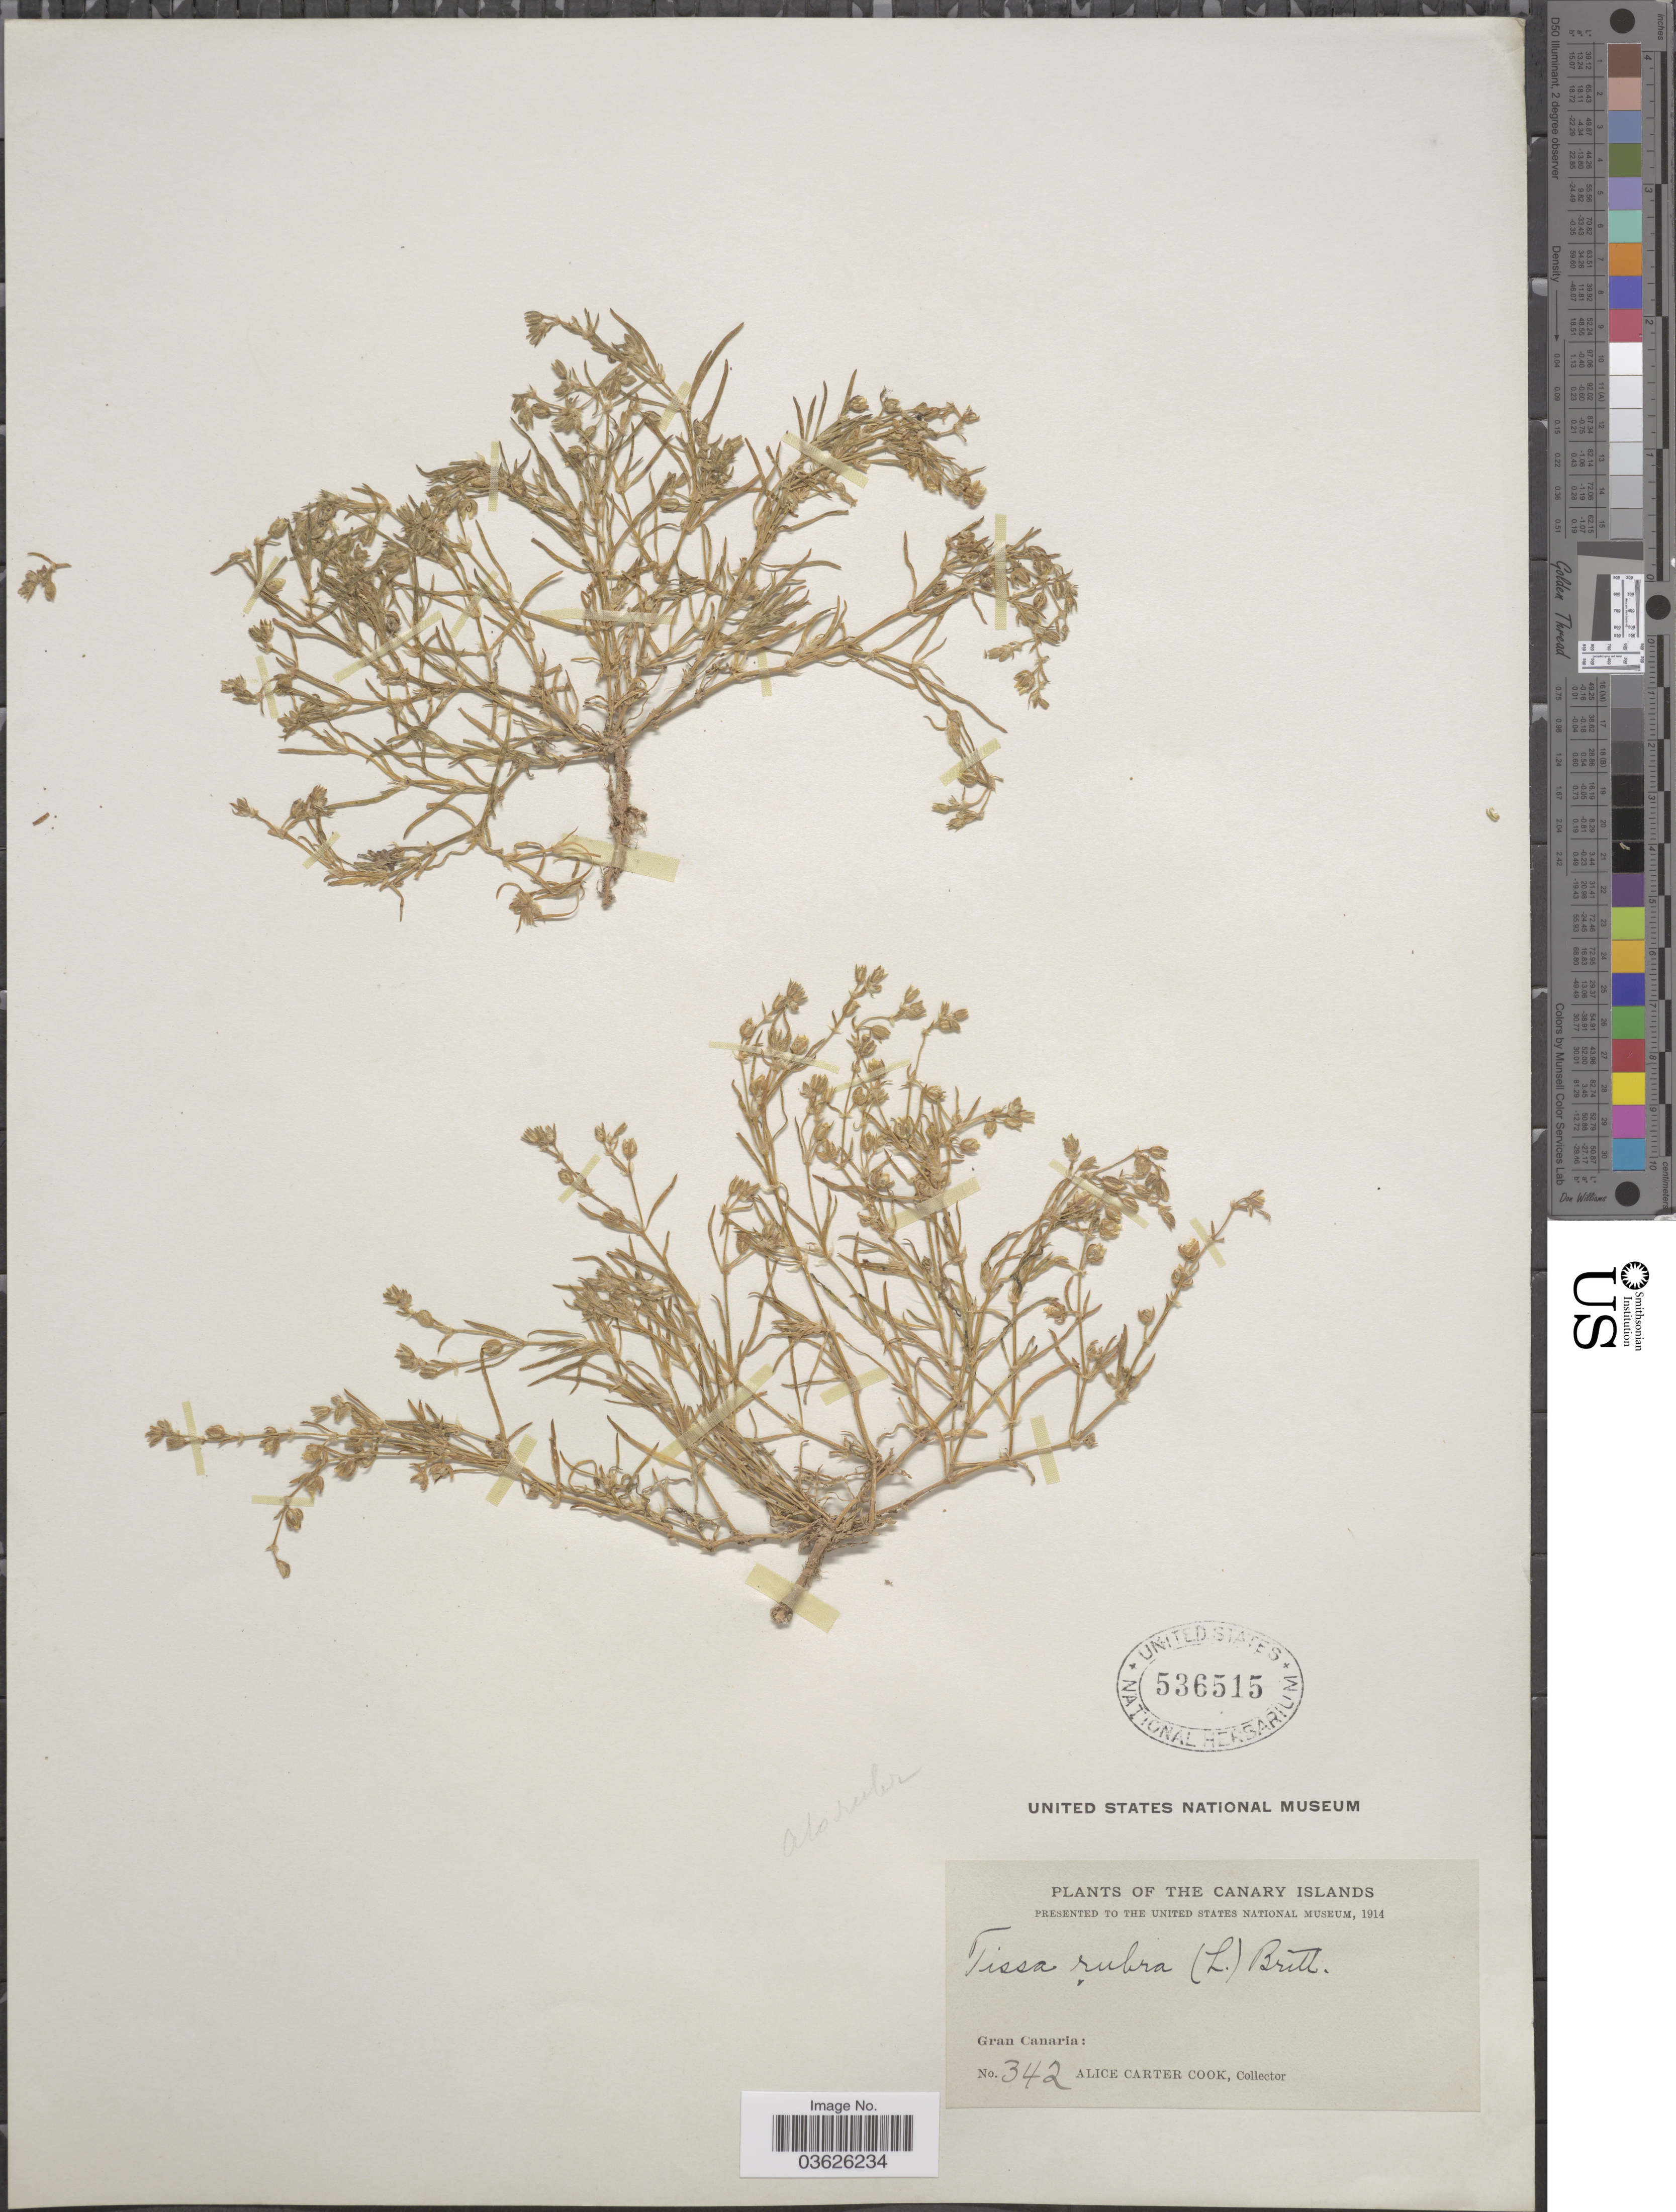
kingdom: Plantae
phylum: Tracheophyta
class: Magnoliopsida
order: Caryophyllales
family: Caryophyllaceae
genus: Spergularia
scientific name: Spergularia rubra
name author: (L.) J. Presl & C. Presl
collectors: Alice C. Cook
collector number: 342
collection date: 1914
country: Spain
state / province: Canarias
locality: The Canary Islands. Gran Canaria.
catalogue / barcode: US 536515